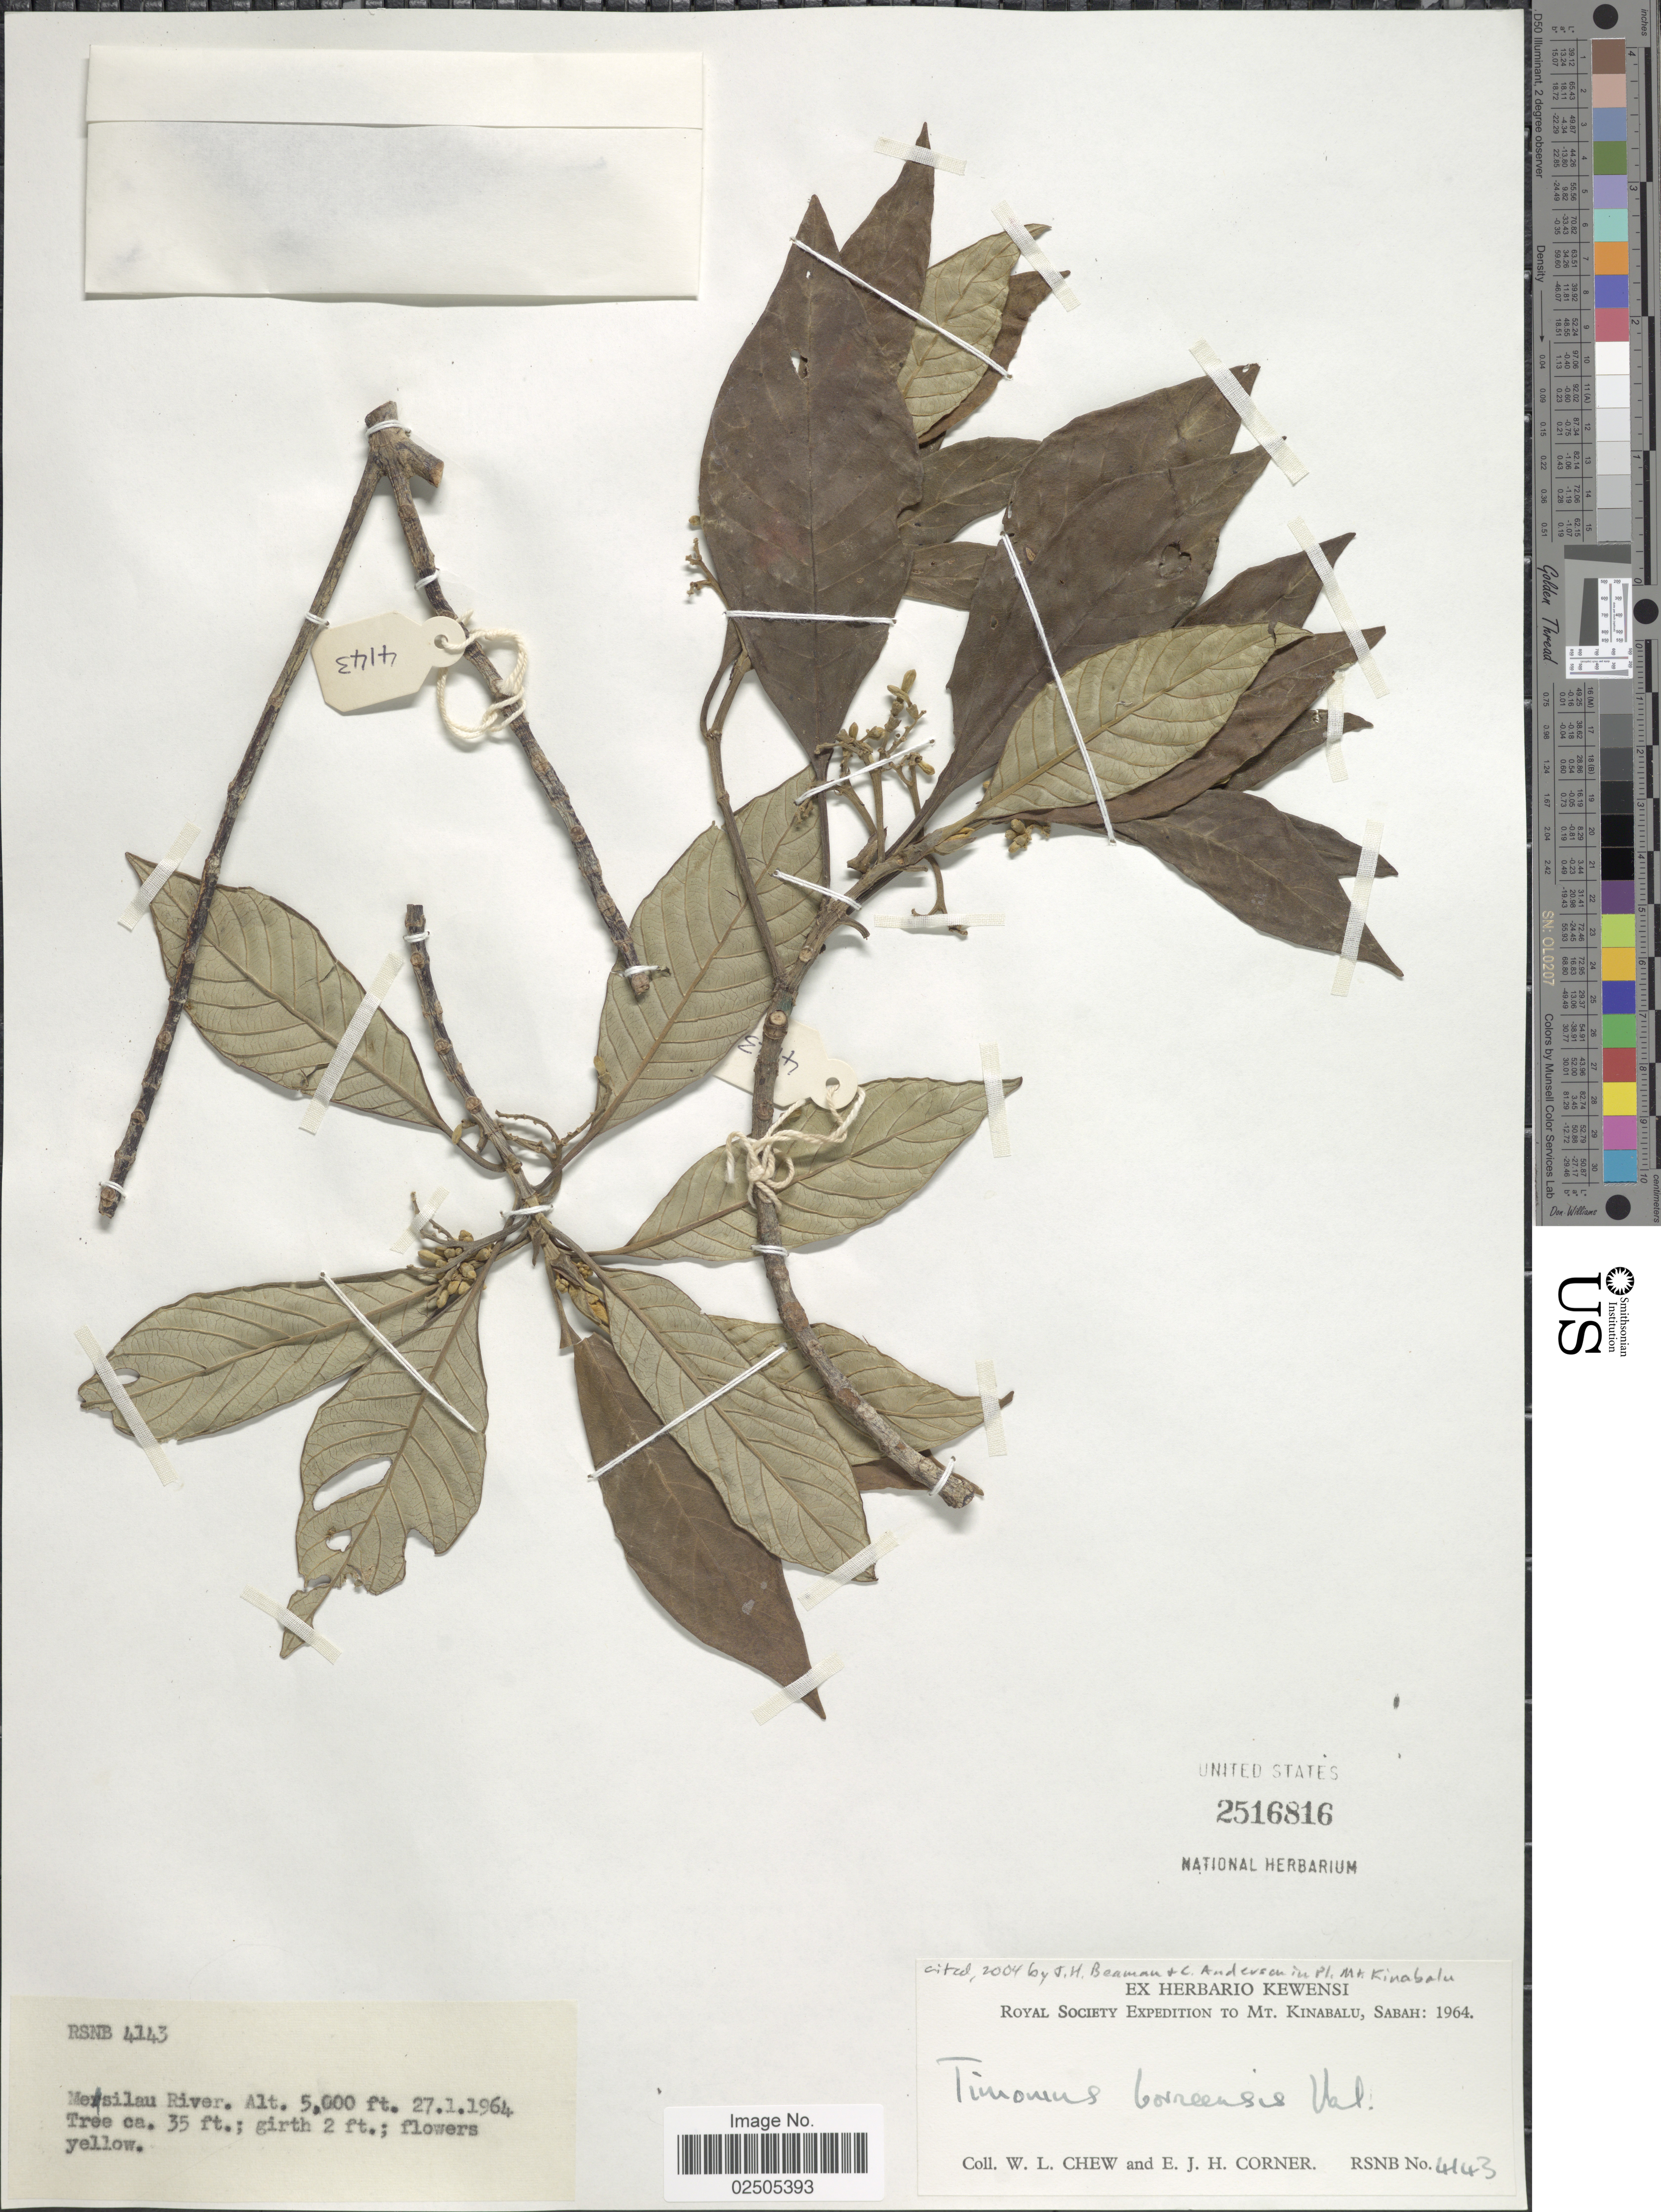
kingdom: Plantae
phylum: Tracheophyta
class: Magnoliopsida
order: Gentianales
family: Rubiaceae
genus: Timonius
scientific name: Timonius borneensis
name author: Valeton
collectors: W. Chew & E. Corner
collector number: RSNB4143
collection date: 1964-01-27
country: Malaysia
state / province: Sabah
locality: Mt. Kinabalu, Mesilau River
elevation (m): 1524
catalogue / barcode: US 2516816